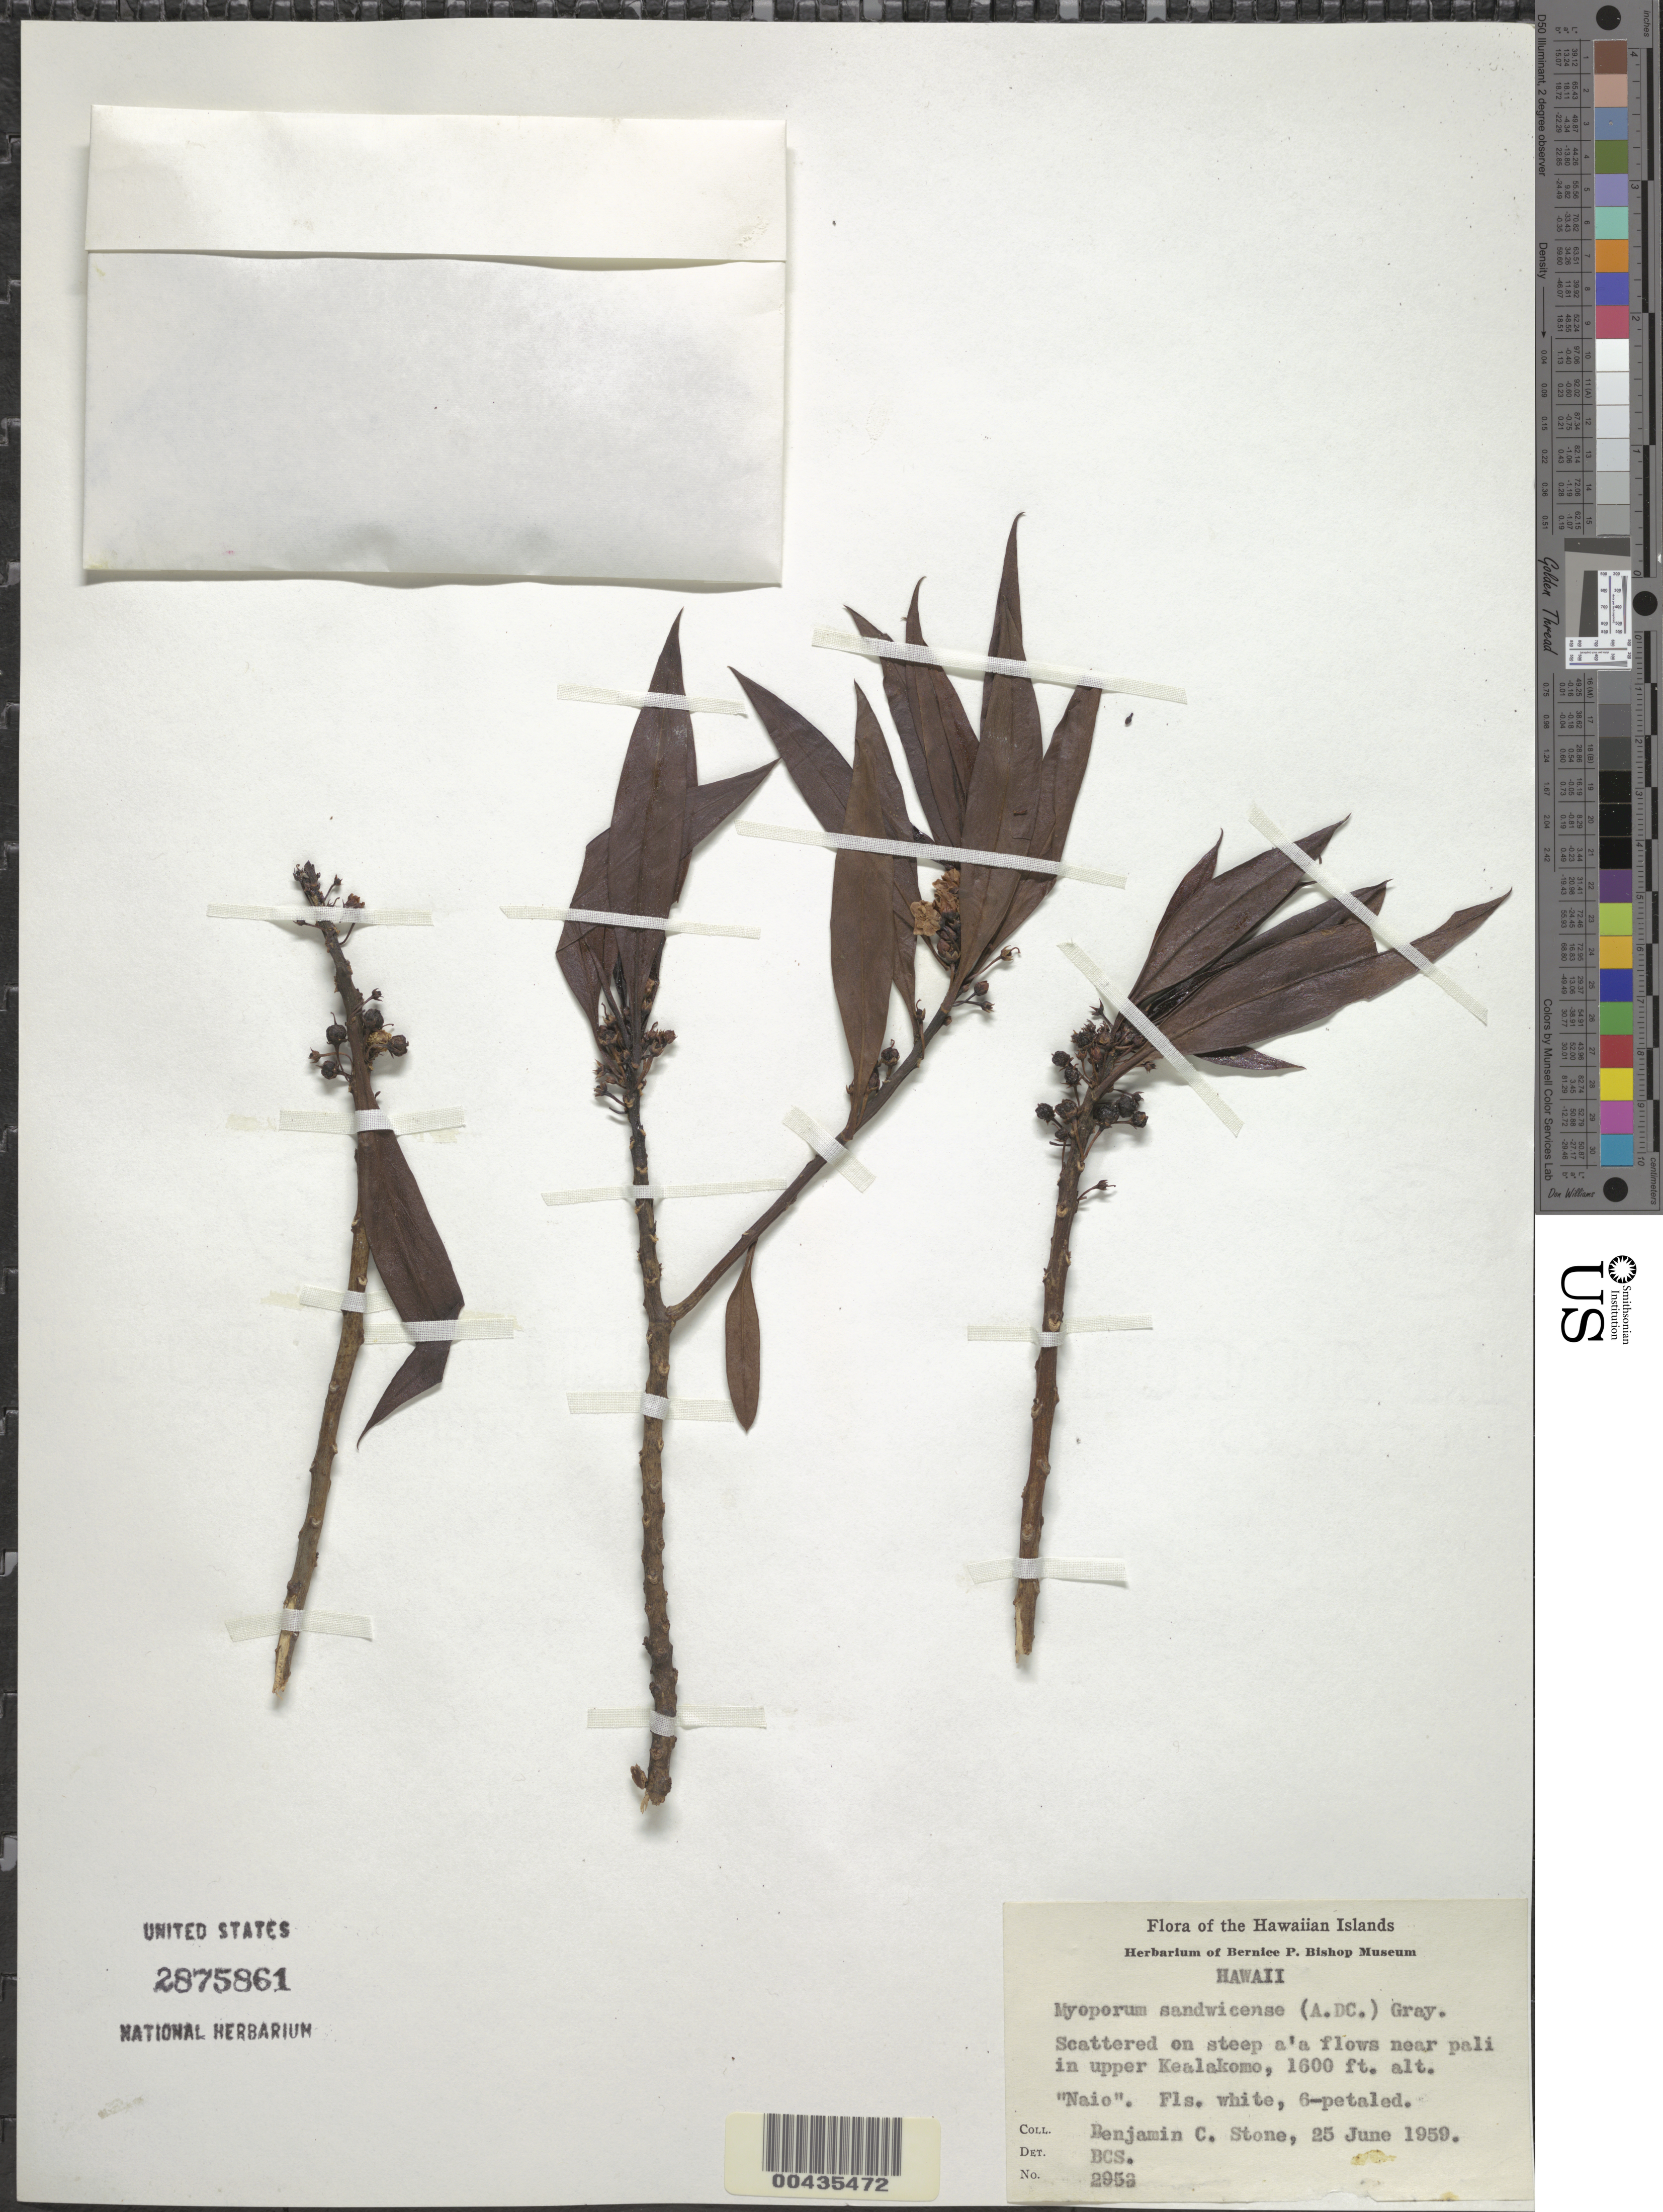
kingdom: Plantae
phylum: Tracheophyta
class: Magnoliopsida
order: Lamiales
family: Scrophulariaceae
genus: Myoporum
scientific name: Myoporum sandwicense subsp. sandwicense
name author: A. Gray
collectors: B. C. Stone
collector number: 2953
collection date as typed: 25 Jun 1959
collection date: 1959-06-25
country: United States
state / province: Hawaii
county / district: Hawaii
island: Hawaii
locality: Scattered on steep a'a flows near pali in upper Kealakomo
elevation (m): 488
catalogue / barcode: US 2875861